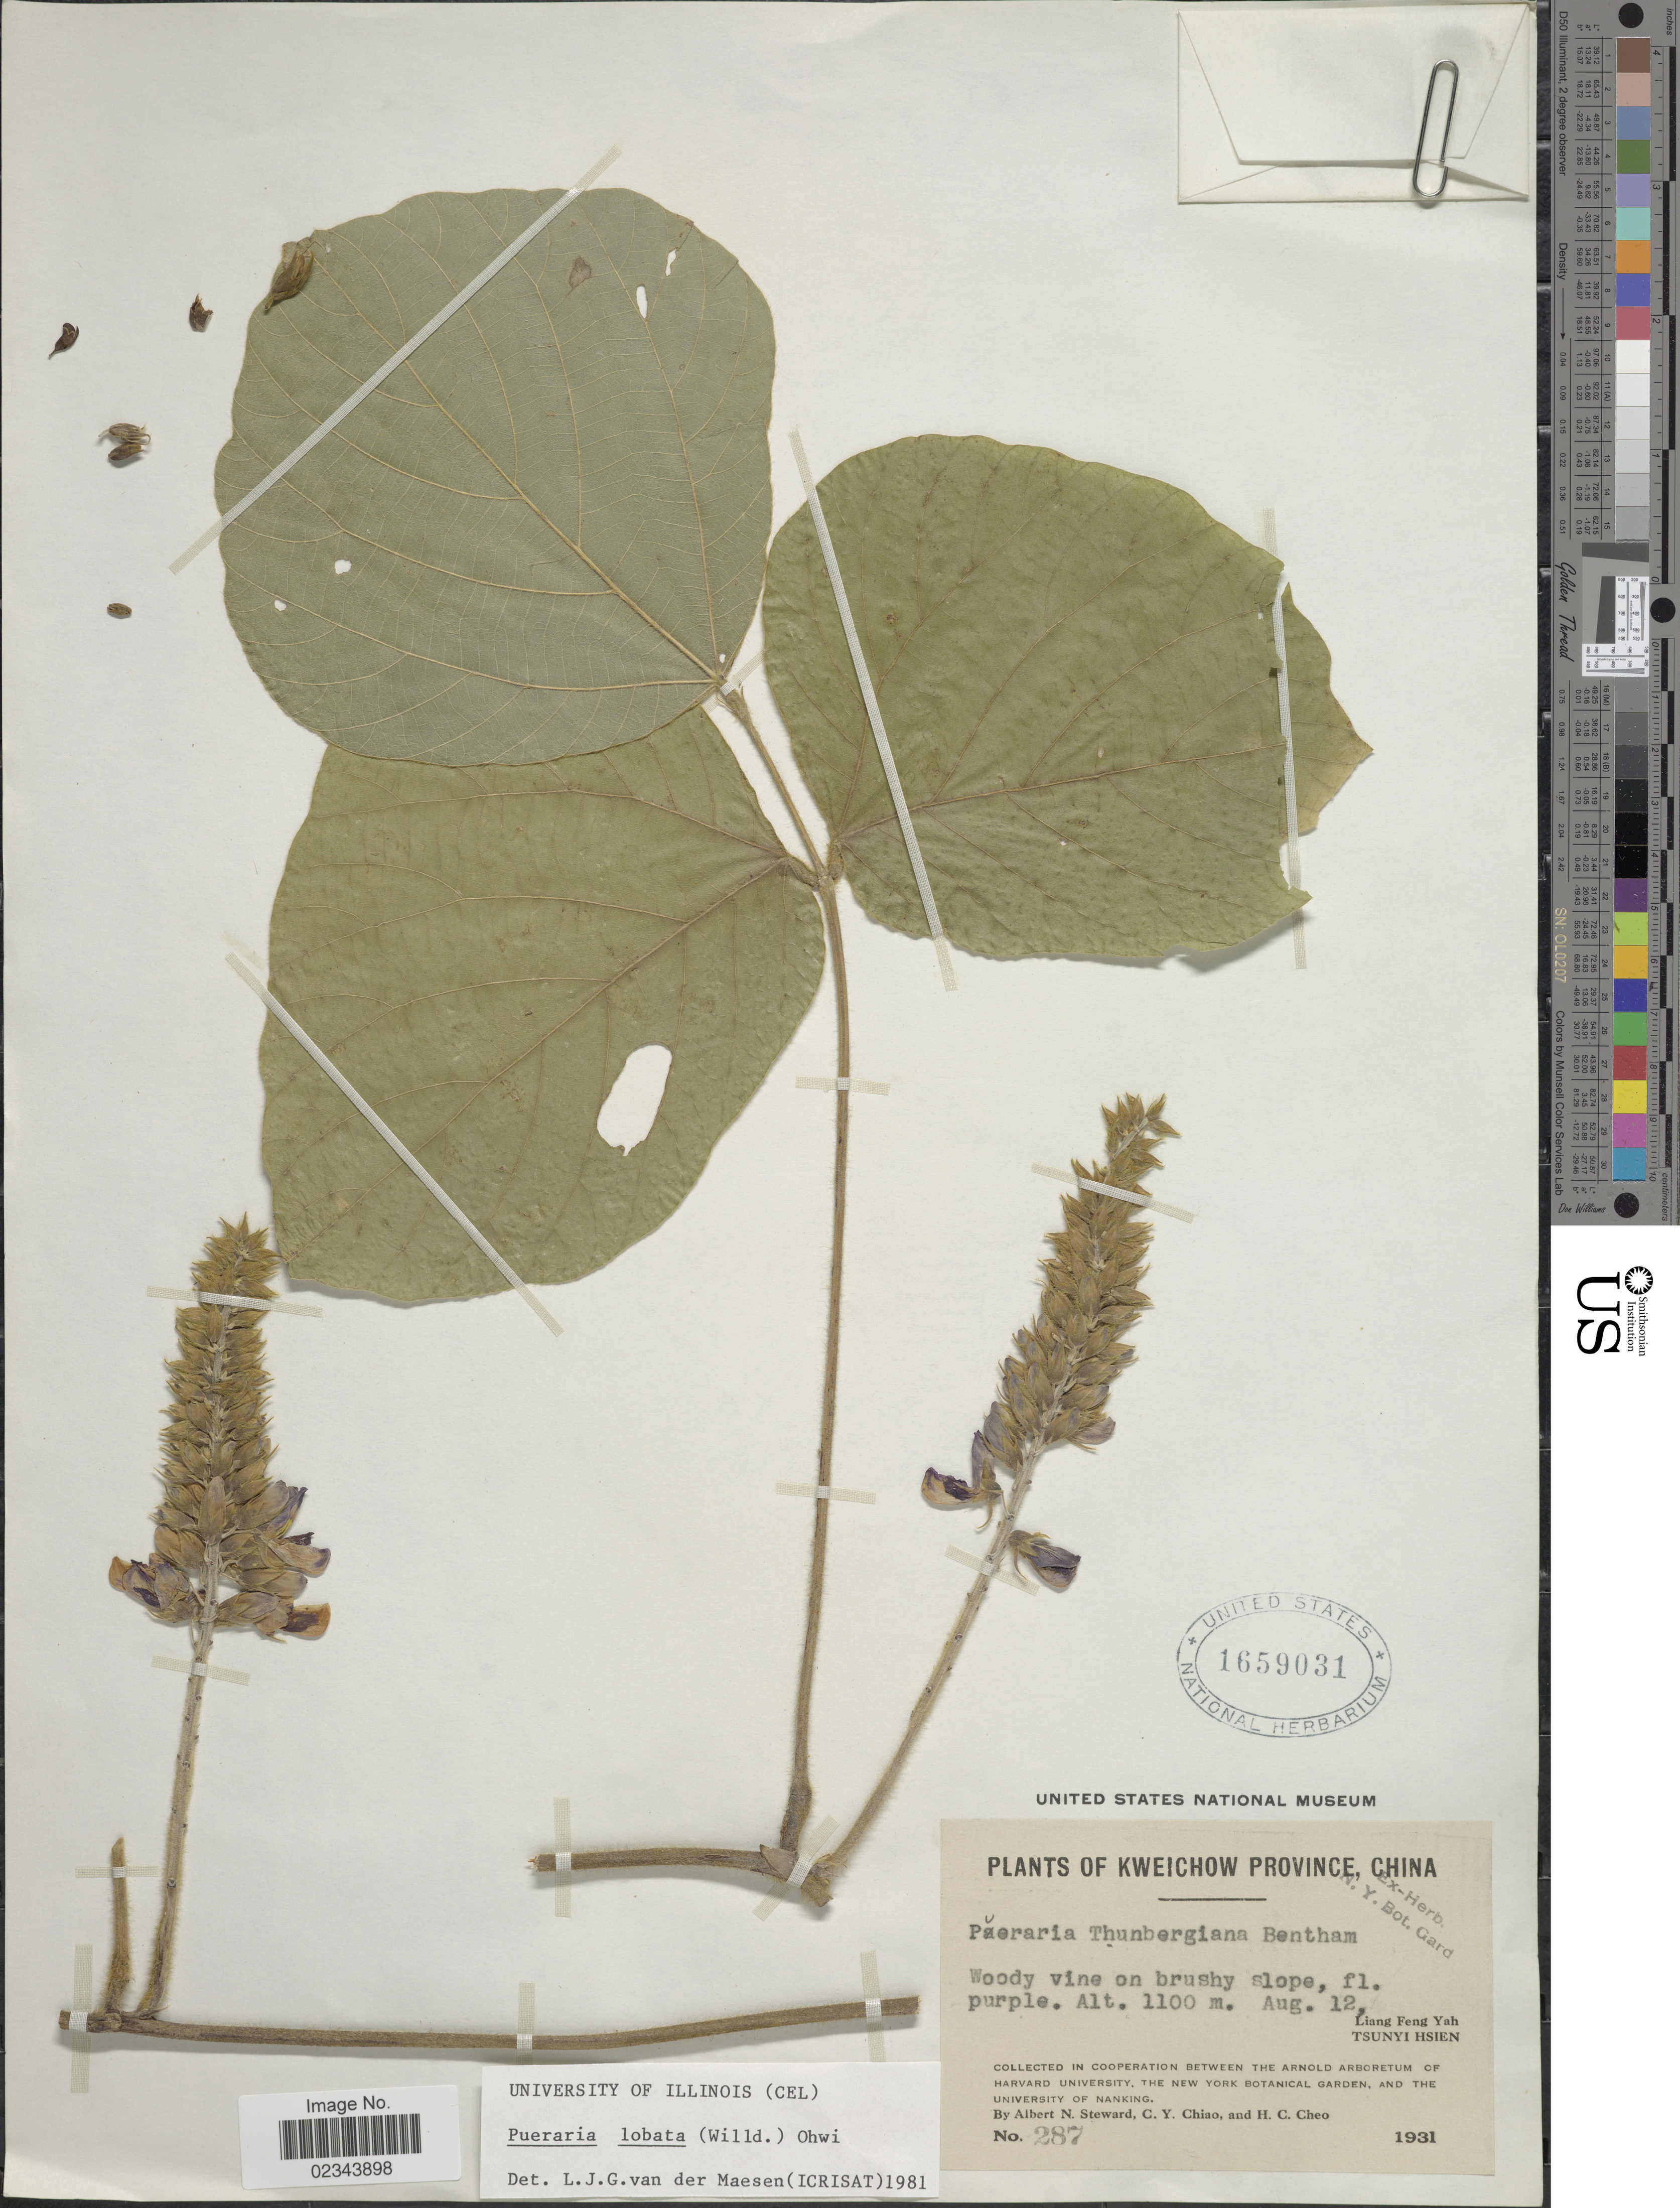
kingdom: Plantae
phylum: Tracheophyta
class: Magnoliopsida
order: Fabales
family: Fabaceae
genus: Pueraria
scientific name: Pueraria lobata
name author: (Willd.) Ohwi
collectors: A. N. Steward, C. Y. Chiao & H. Cheo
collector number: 287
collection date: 1931-08-12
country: China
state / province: Guizhou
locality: Kweichow Province. Liang Feng Yanh. Tsunyi Hsien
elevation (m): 1100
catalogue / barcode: US 1659031